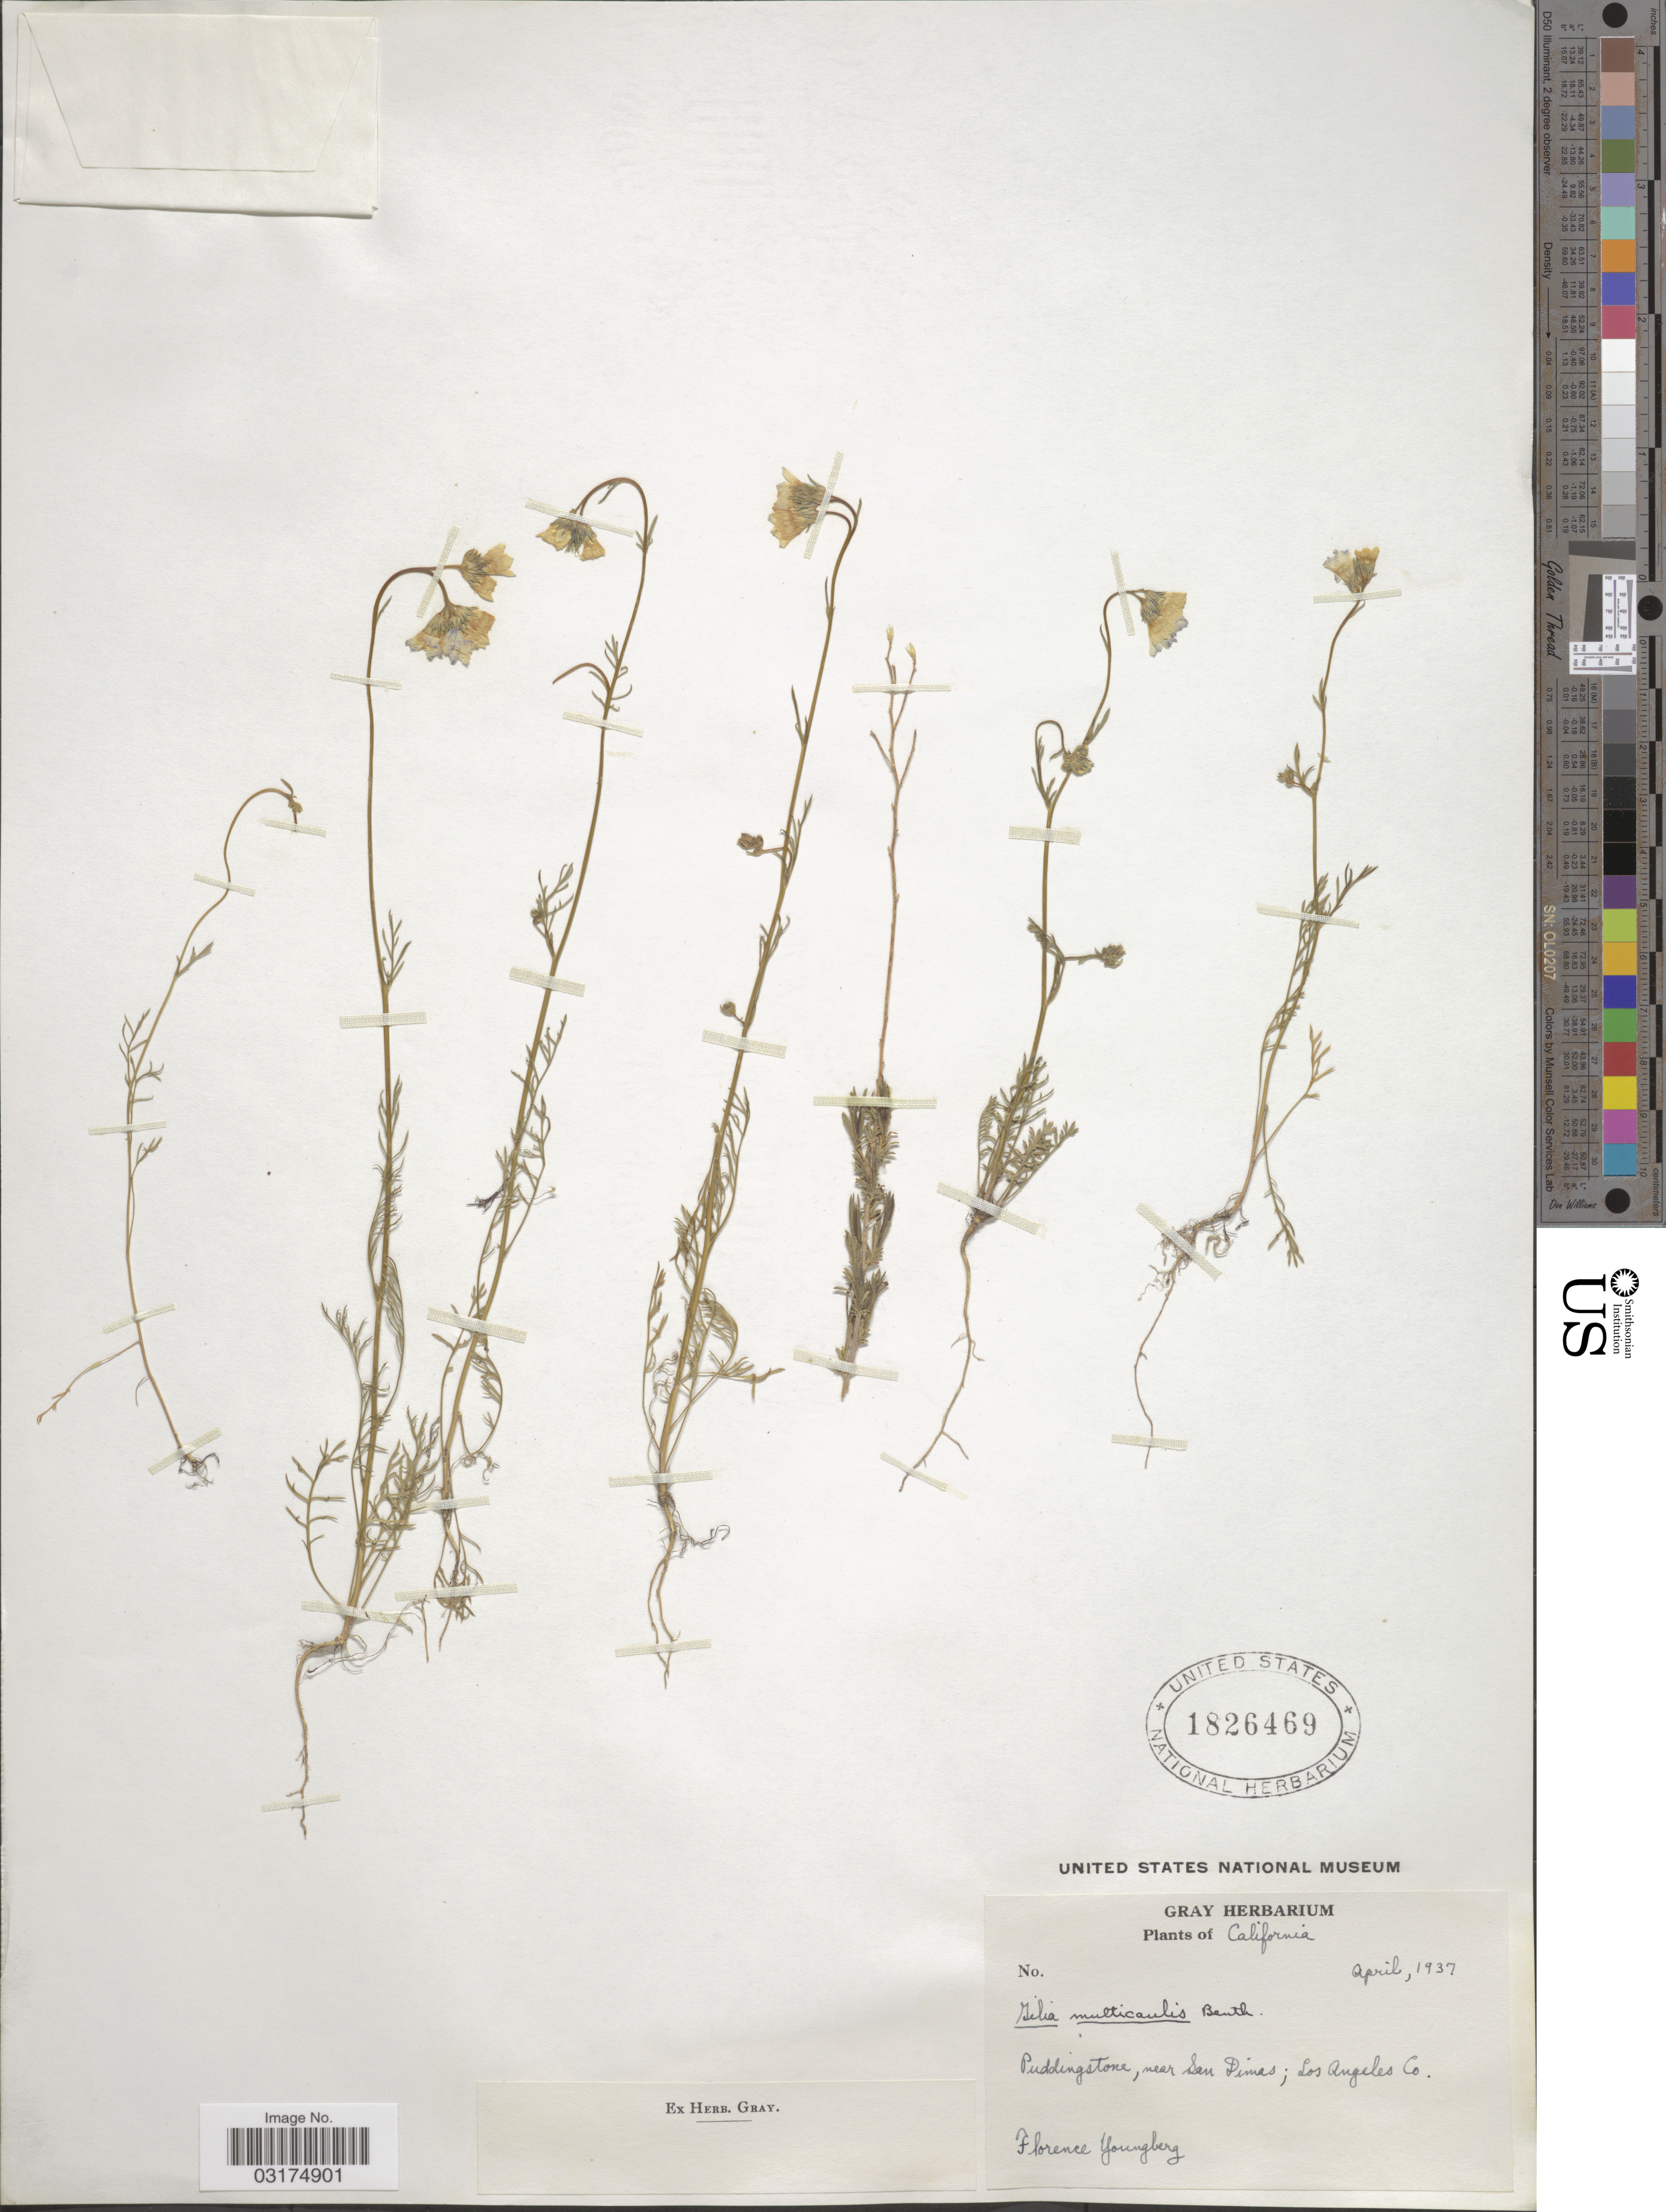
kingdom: Plantae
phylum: Tracheophyta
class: Magnoliopsida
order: Ericales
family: Polemoniaceae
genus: Gilia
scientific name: Gilia angelensis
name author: V.E. Grant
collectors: F. Youngberg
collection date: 1937-04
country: United States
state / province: California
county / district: Los Angeles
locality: Puddingstone, near San Dimes; Los Angeles Co.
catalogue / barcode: US 1826469